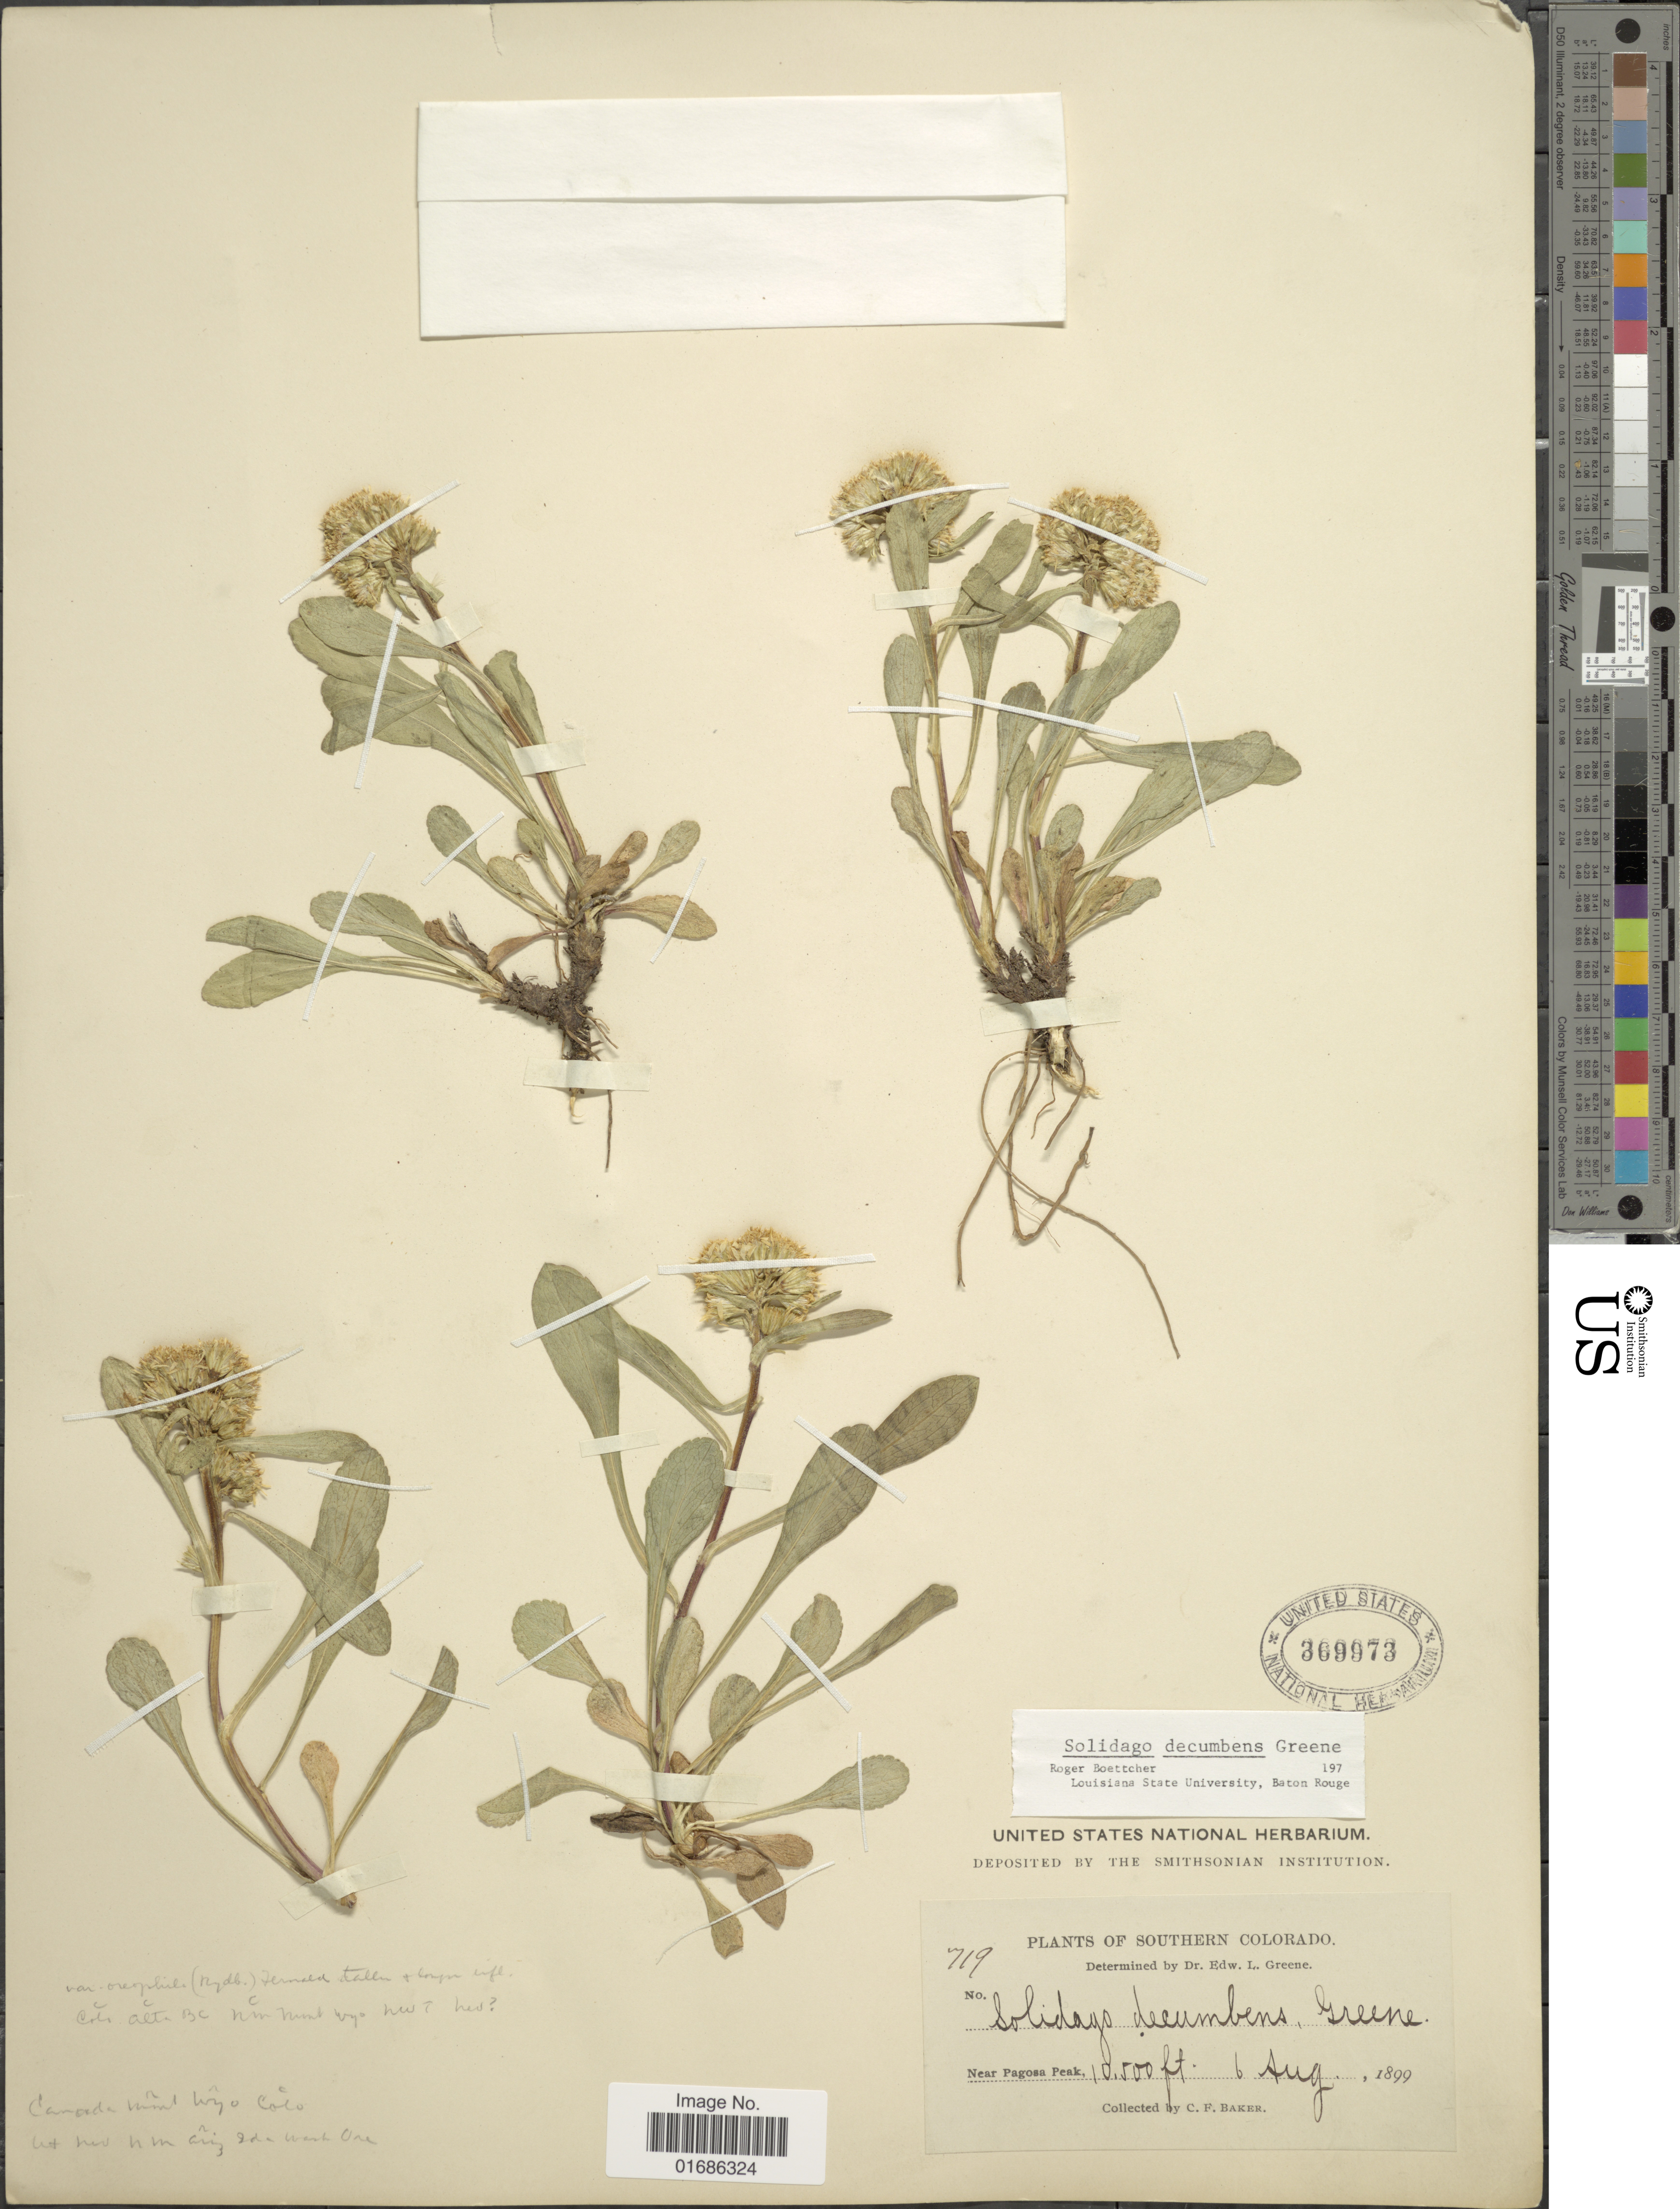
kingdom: Plantae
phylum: Tracheophyta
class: Magnoliopsida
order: Asterales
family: Asteraceae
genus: Solidago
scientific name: Solidago decumbens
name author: Greene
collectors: C. F. Baker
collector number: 719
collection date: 1899-08-06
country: United States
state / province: Colorado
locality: Southern Colorado, Near Pagosa Peak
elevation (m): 3200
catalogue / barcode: US 369973